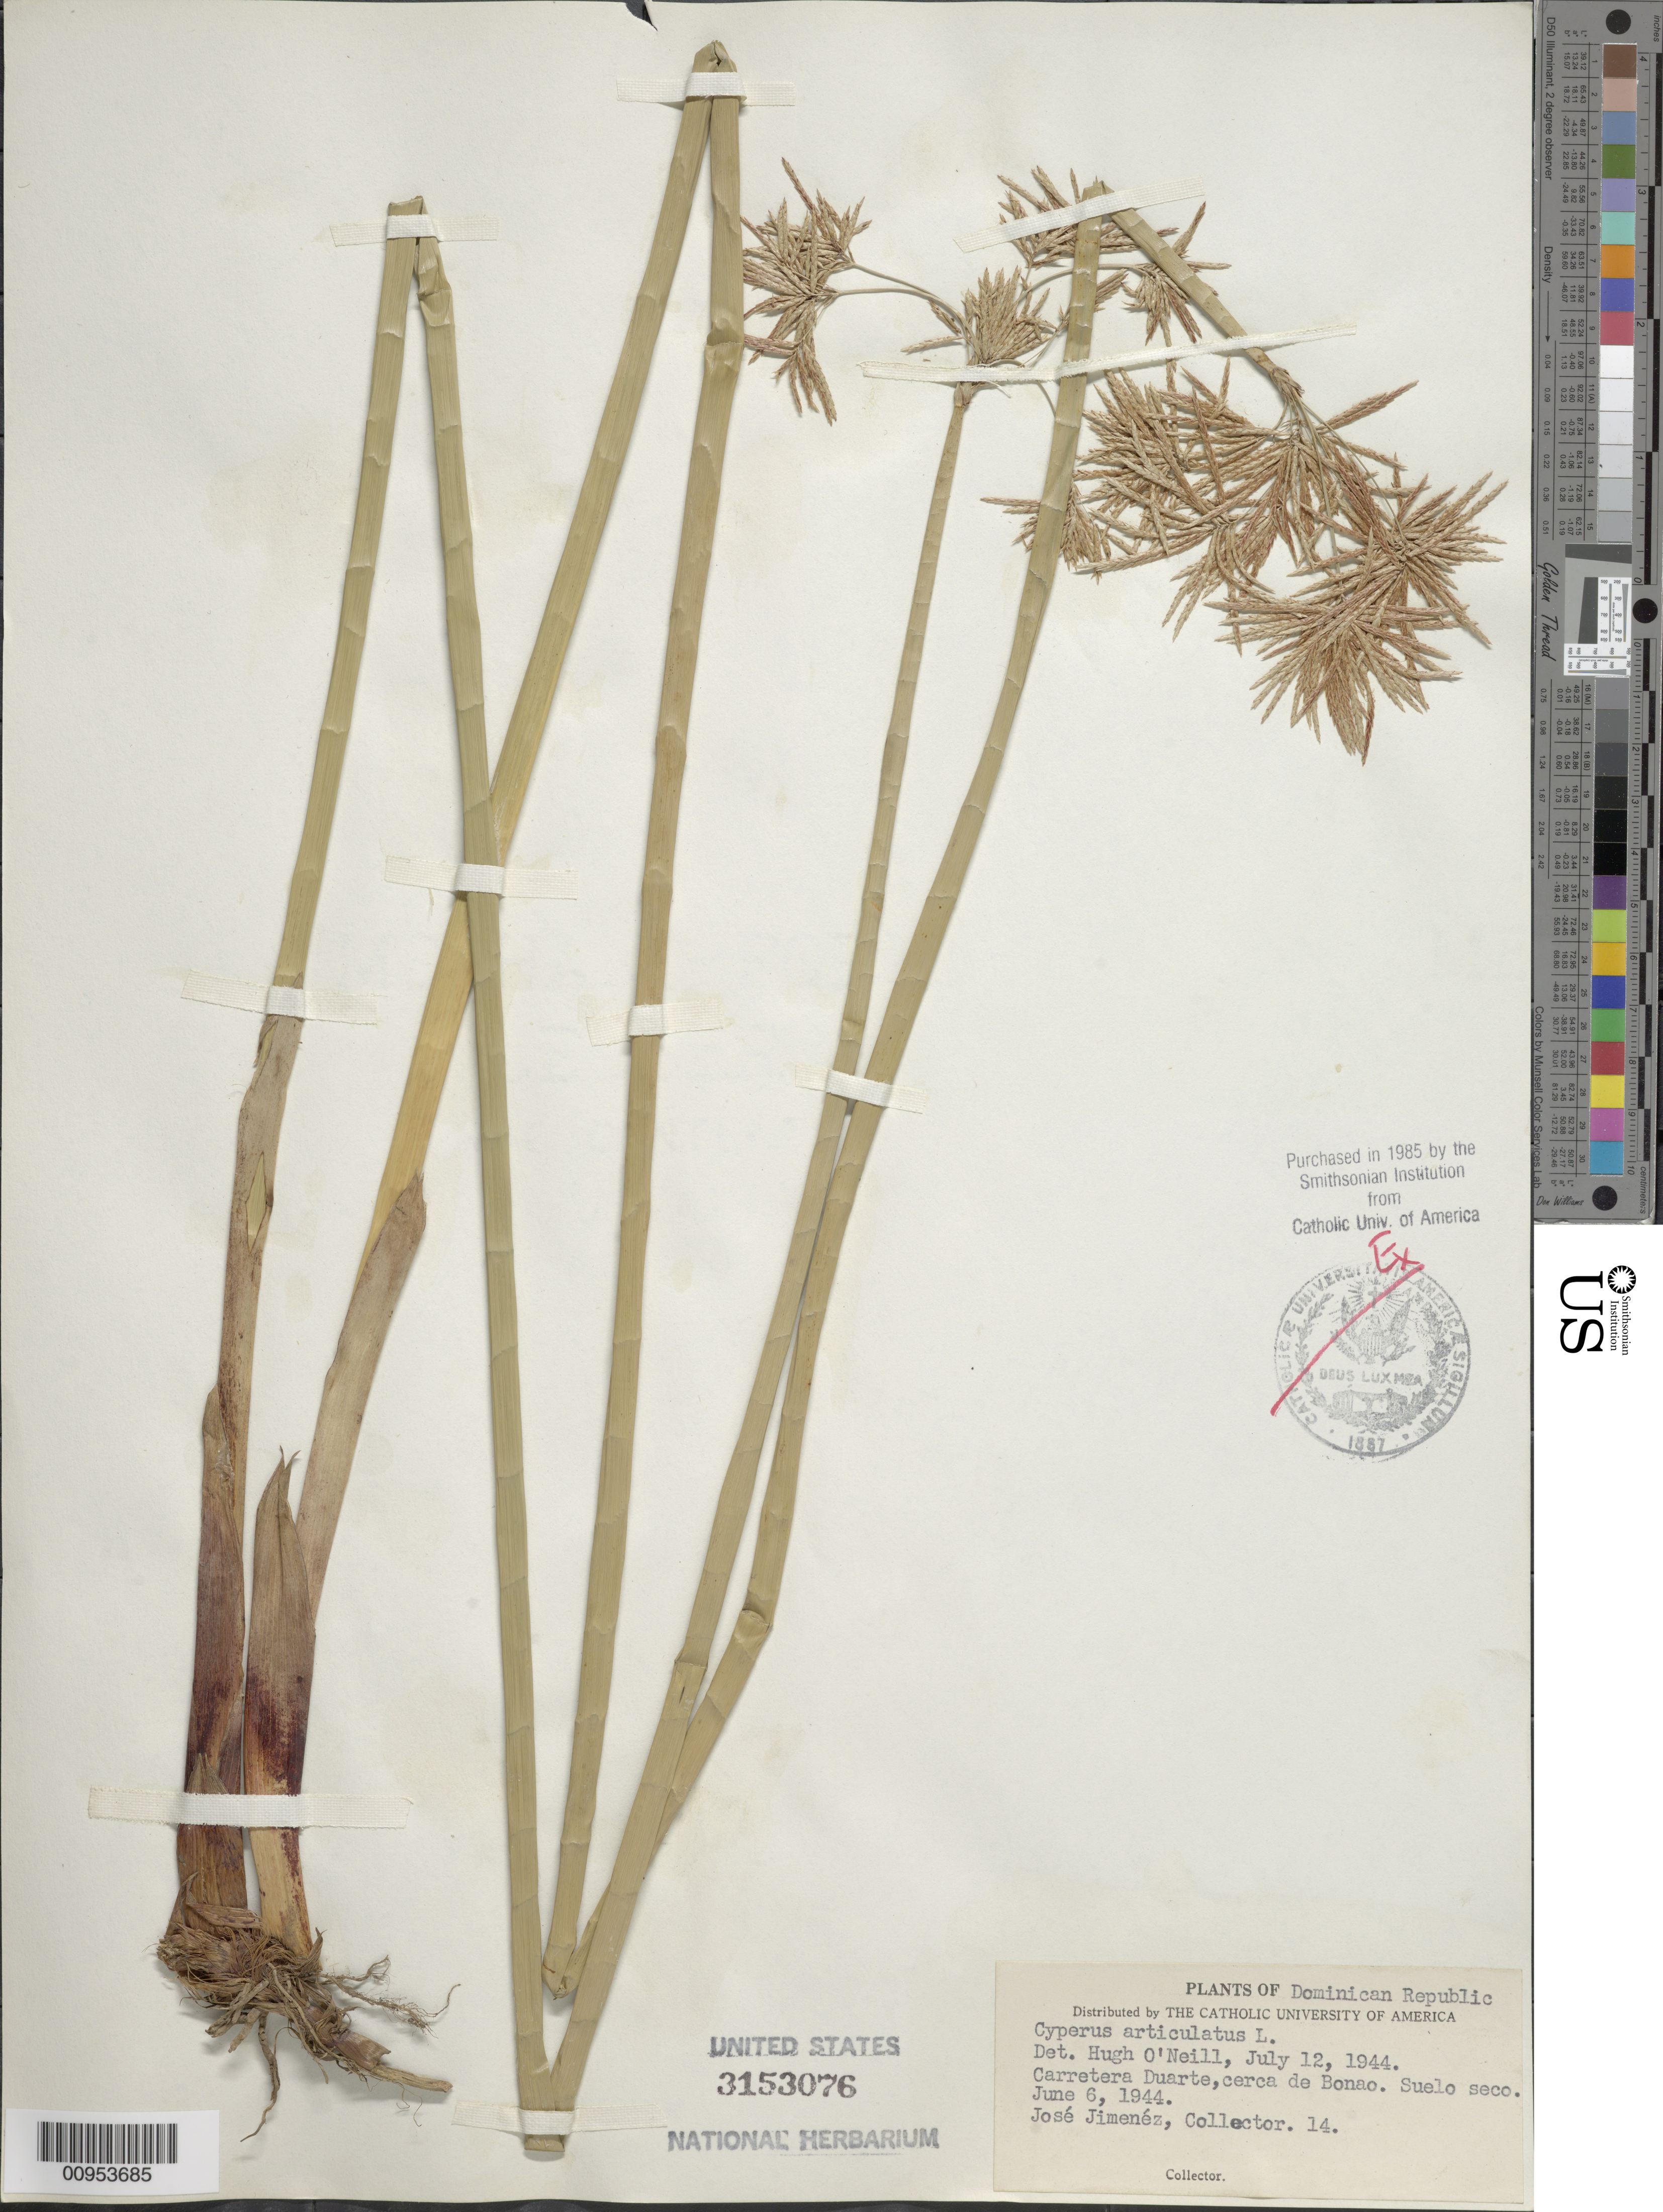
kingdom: Plantae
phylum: Tracheophyta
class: Liliopsida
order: Poales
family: Cyperaceae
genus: Cyperus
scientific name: Cyperus articulatus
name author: L.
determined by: O'Neill, Hugh T.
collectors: J. J. Jiménez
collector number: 14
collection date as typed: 06 Jun 1944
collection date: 1944-06-06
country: Dominican Republic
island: Hispaniola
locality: Carretera Duarte, cerca de Bonao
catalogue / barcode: US 3153076